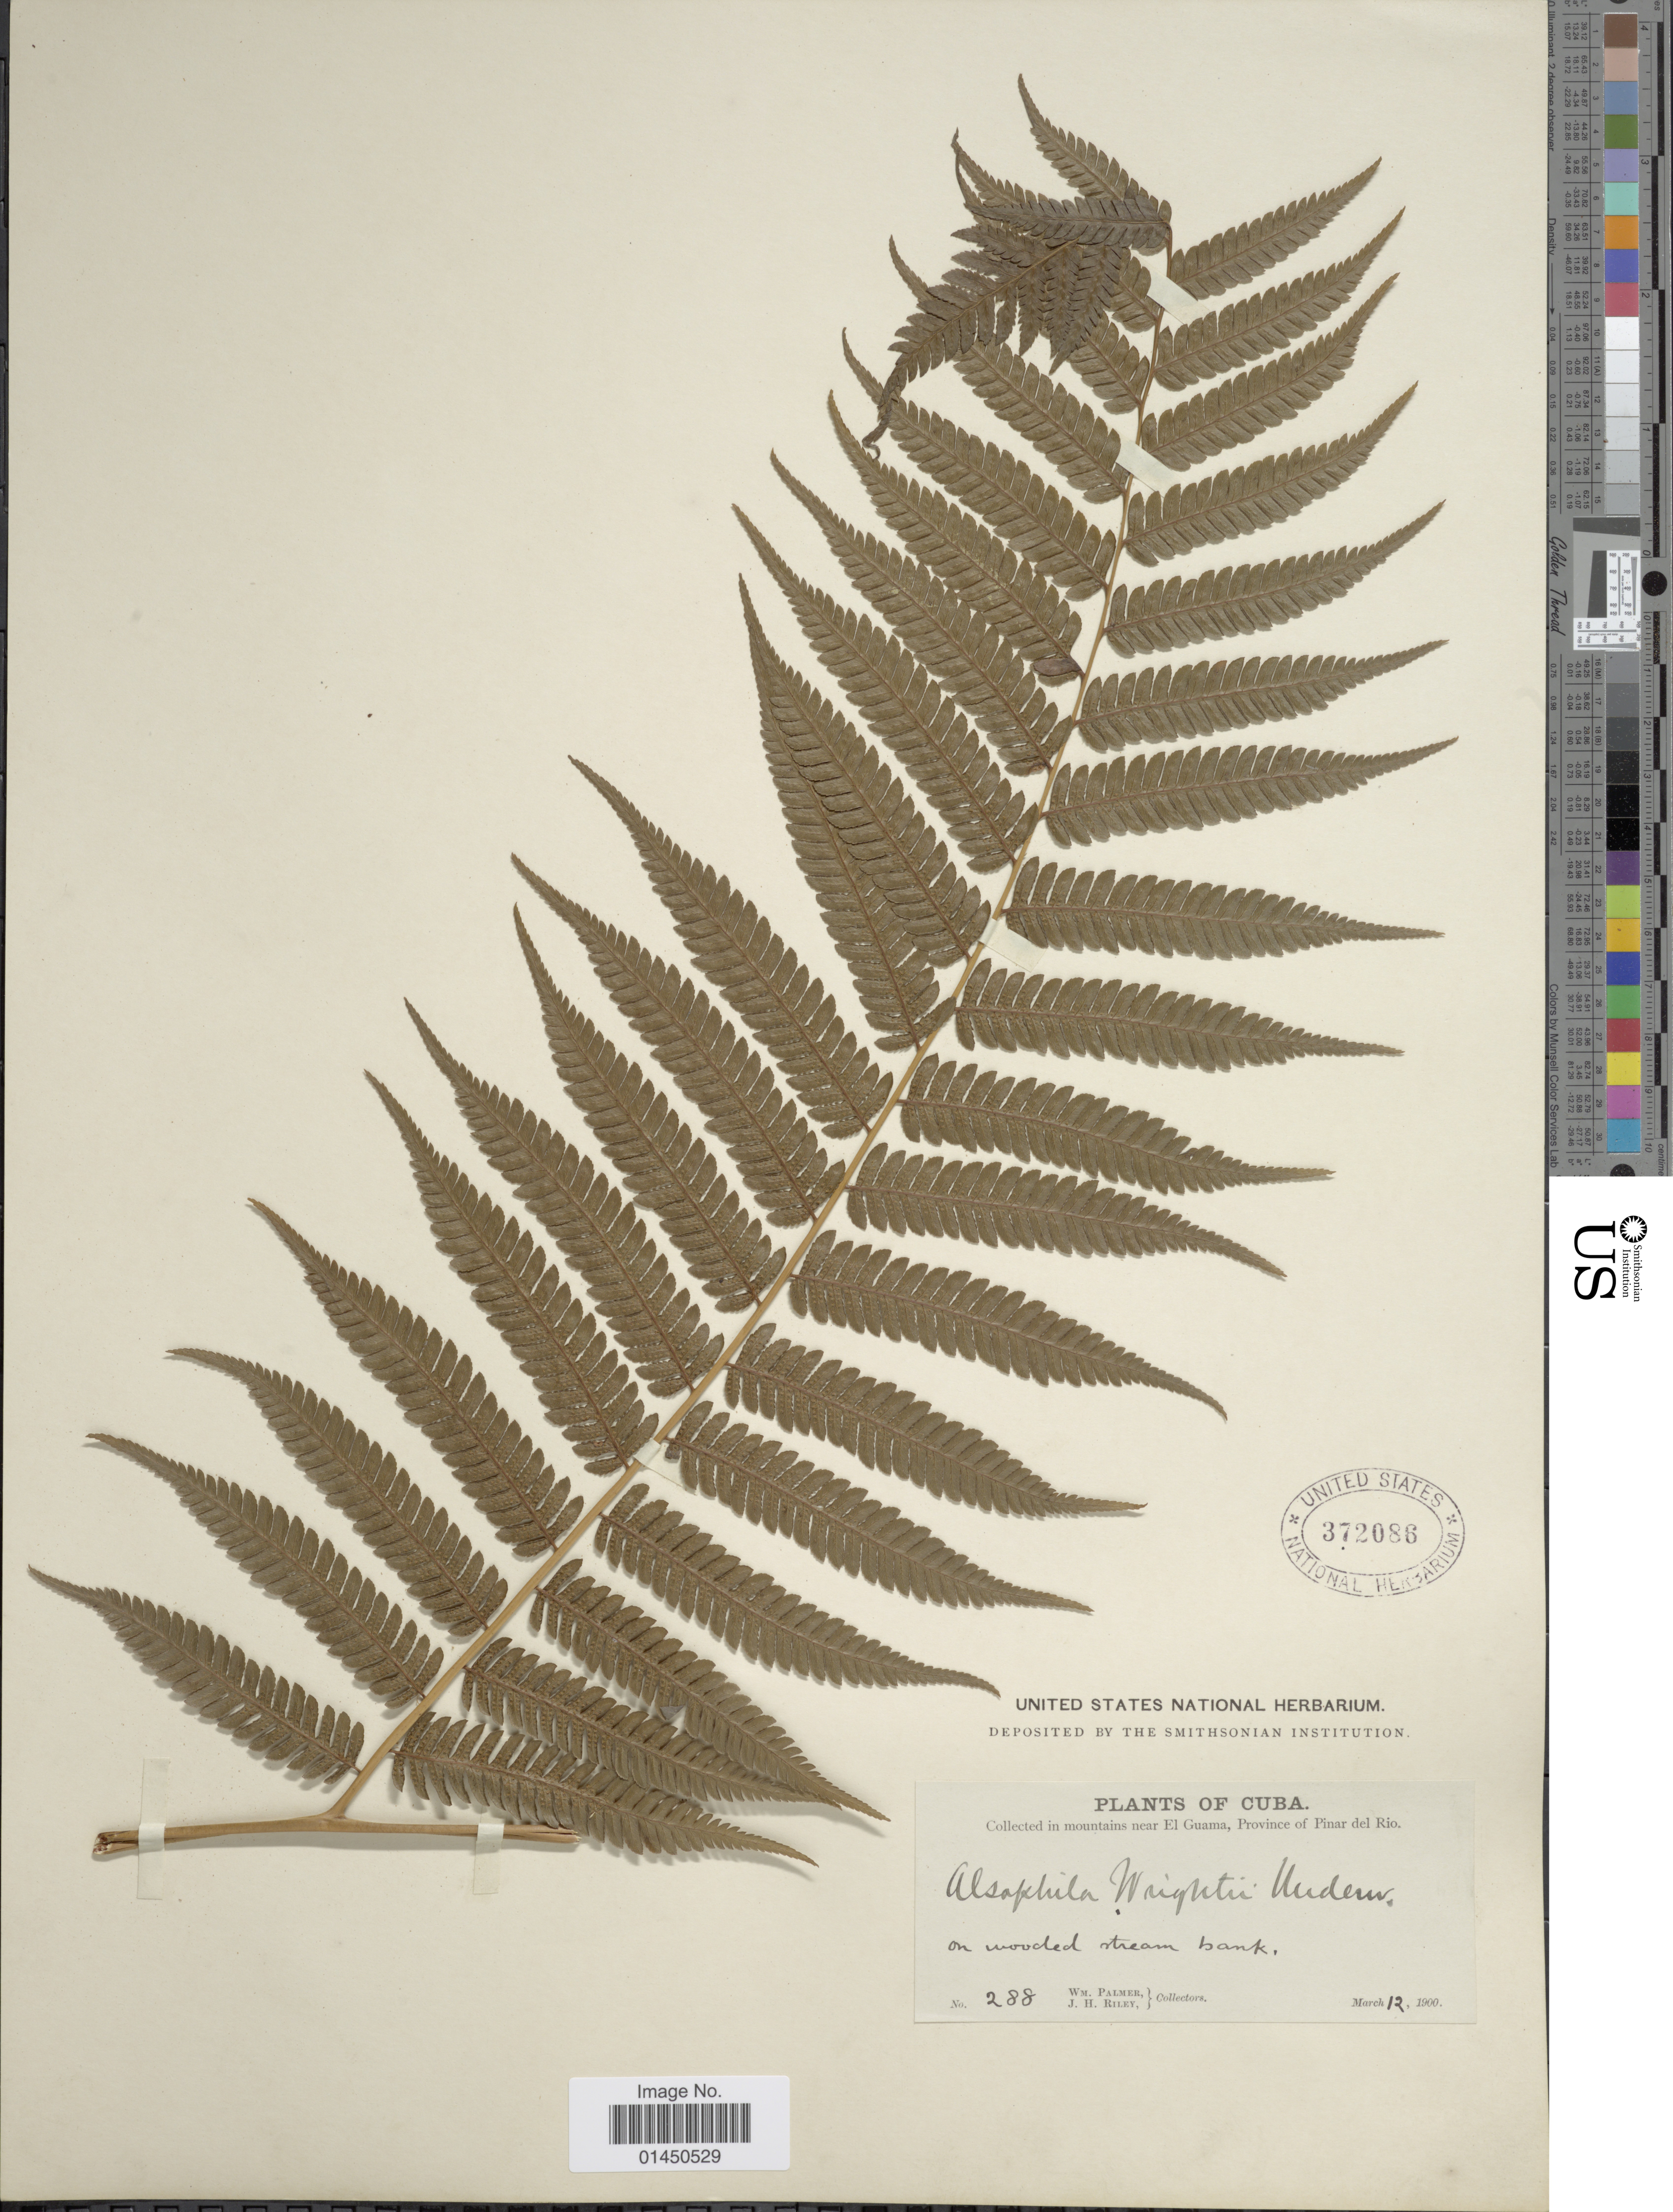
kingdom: Plantae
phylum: Tracheophyta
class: Polypodiopsida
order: Cyatheales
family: Cyatheaceae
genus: Cyathea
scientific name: Cyathea myosuriodes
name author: (Liebm.) Domin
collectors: W. Palmer & J. H. Riley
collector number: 288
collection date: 1900-03-12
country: Cuba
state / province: Pinar del Río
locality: In mountains near El Guama, on wooded stream bank.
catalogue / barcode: US 372086